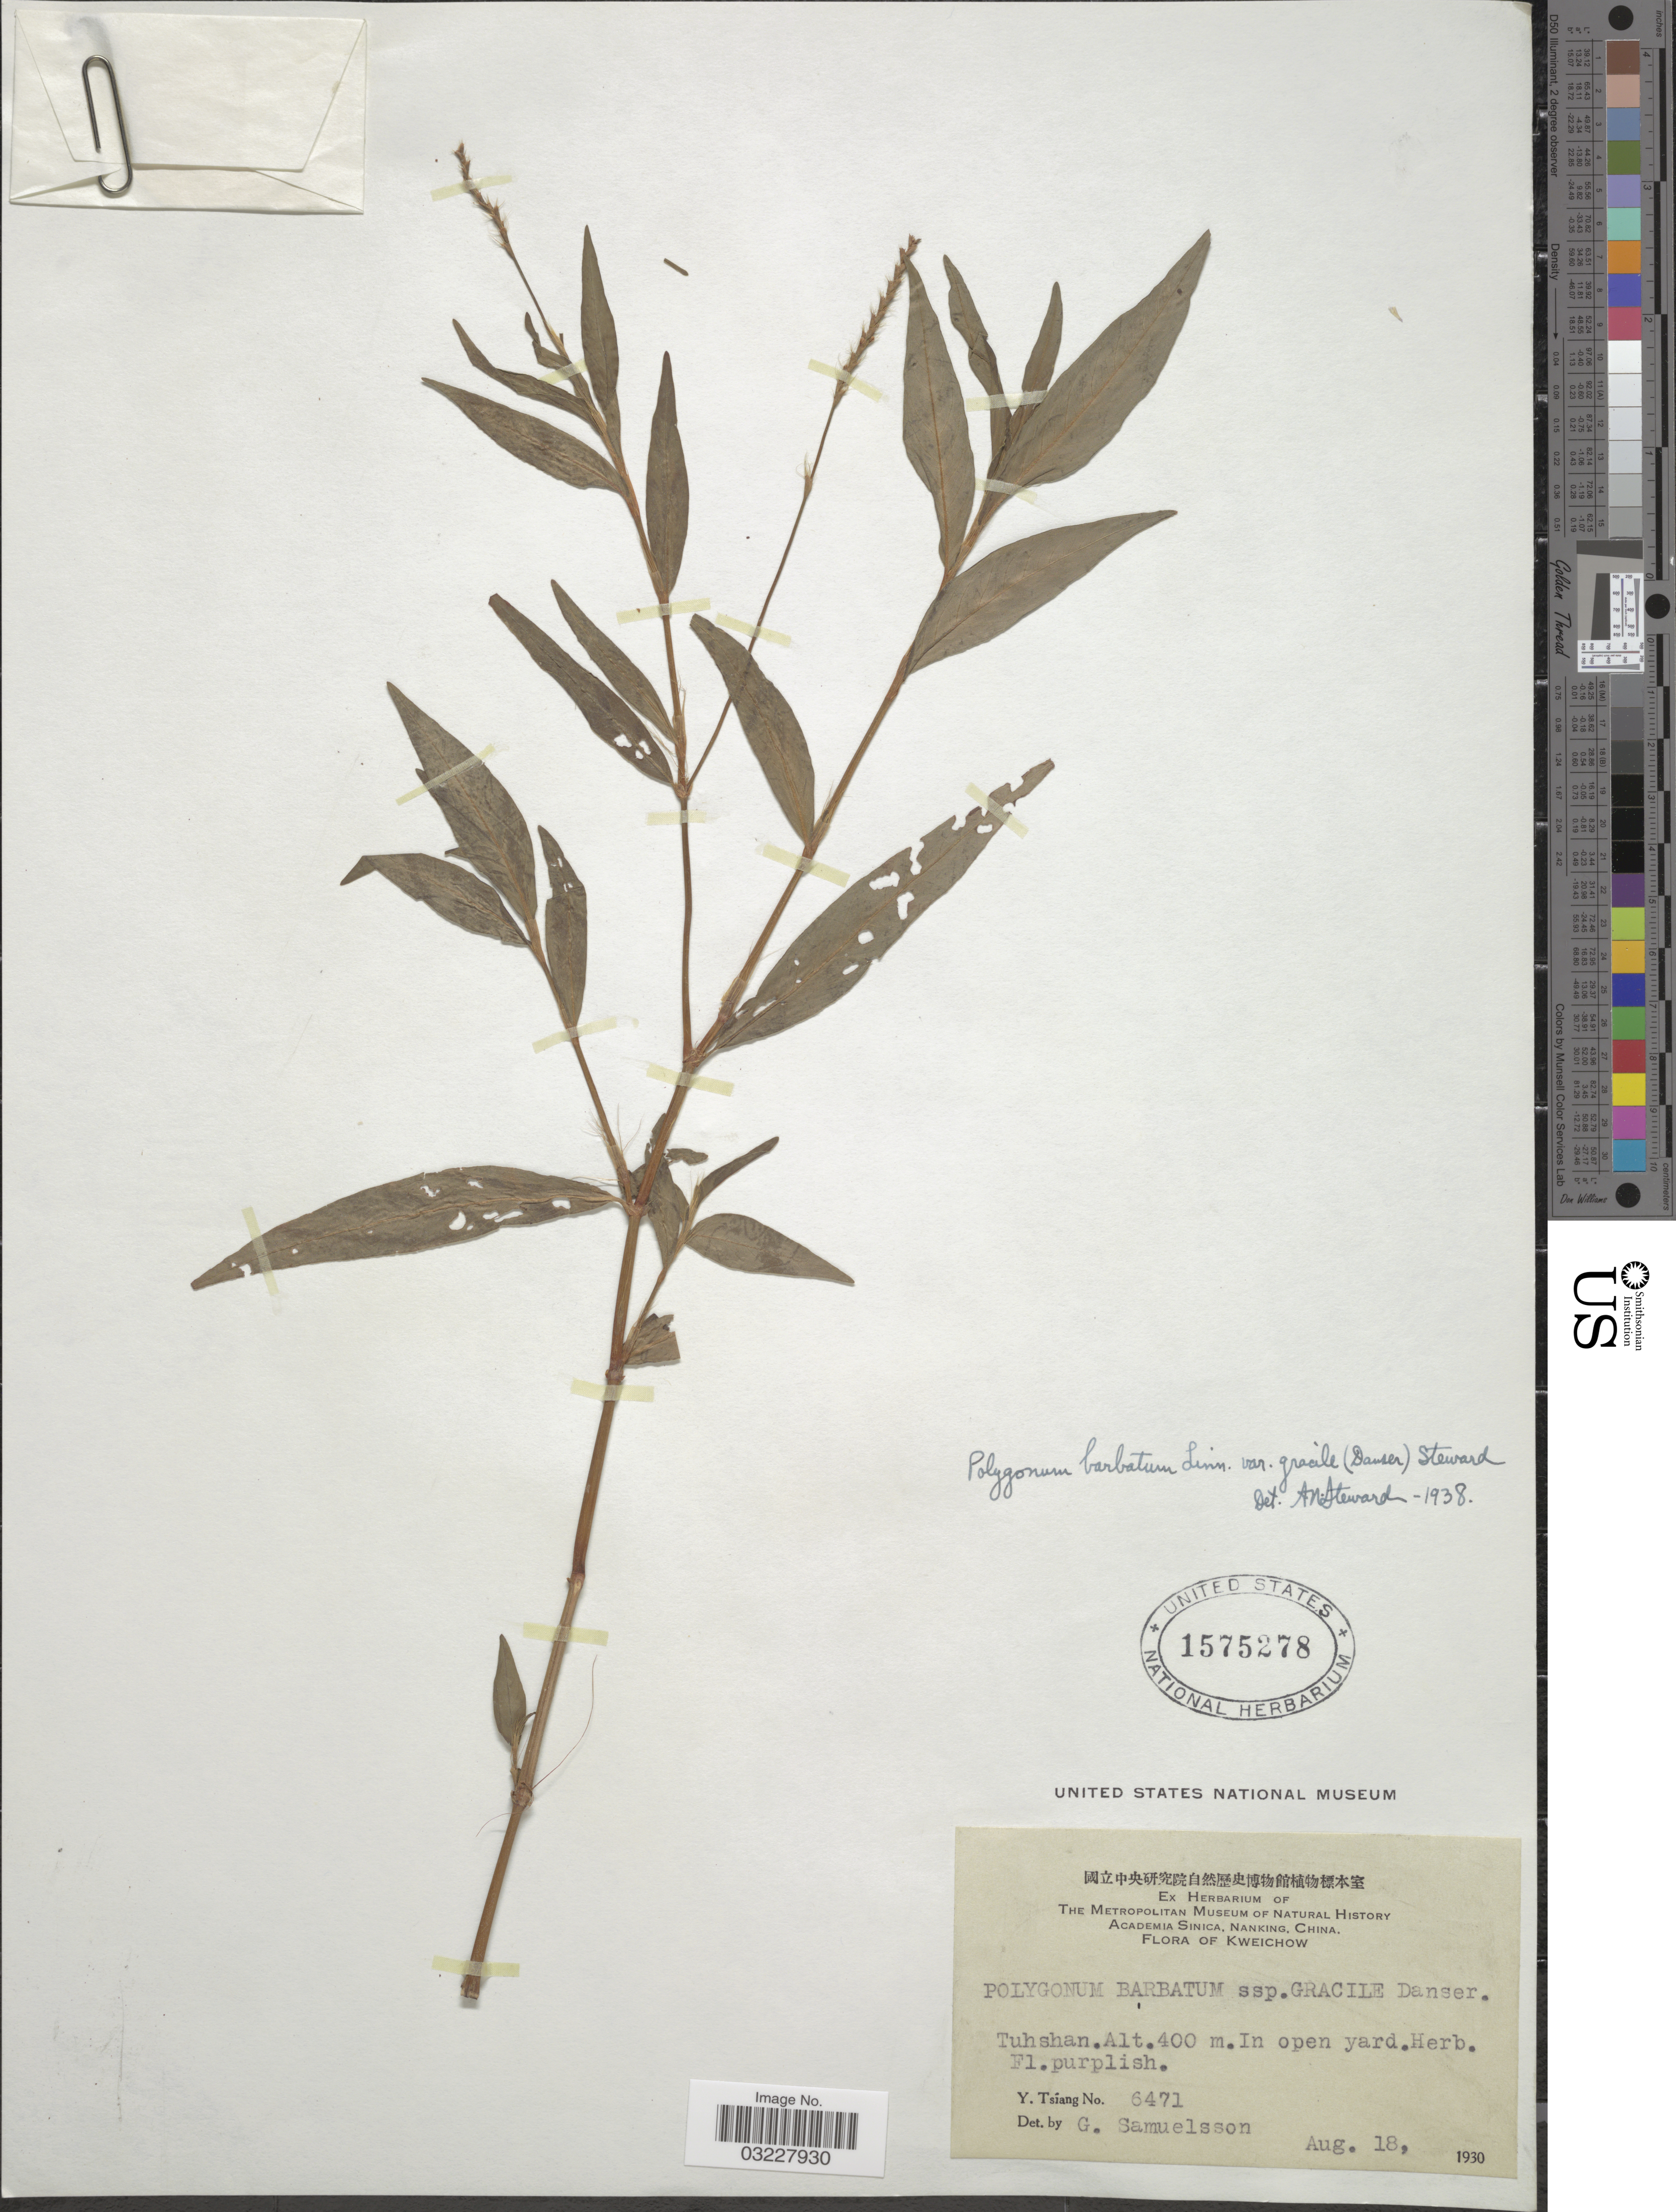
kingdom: Plantae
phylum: Tracheophyta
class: Magnoliopsida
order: Caryophyllales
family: Polygonaceae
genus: Polygonum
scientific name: Polygonum barbatum var. gracile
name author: (Danser) Steward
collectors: Y. Tsiang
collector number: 6471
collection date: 1930-08-18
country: China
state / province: Guizhou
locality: Kweichow. Tuhshan.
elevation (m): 400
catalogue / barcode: US 1575278